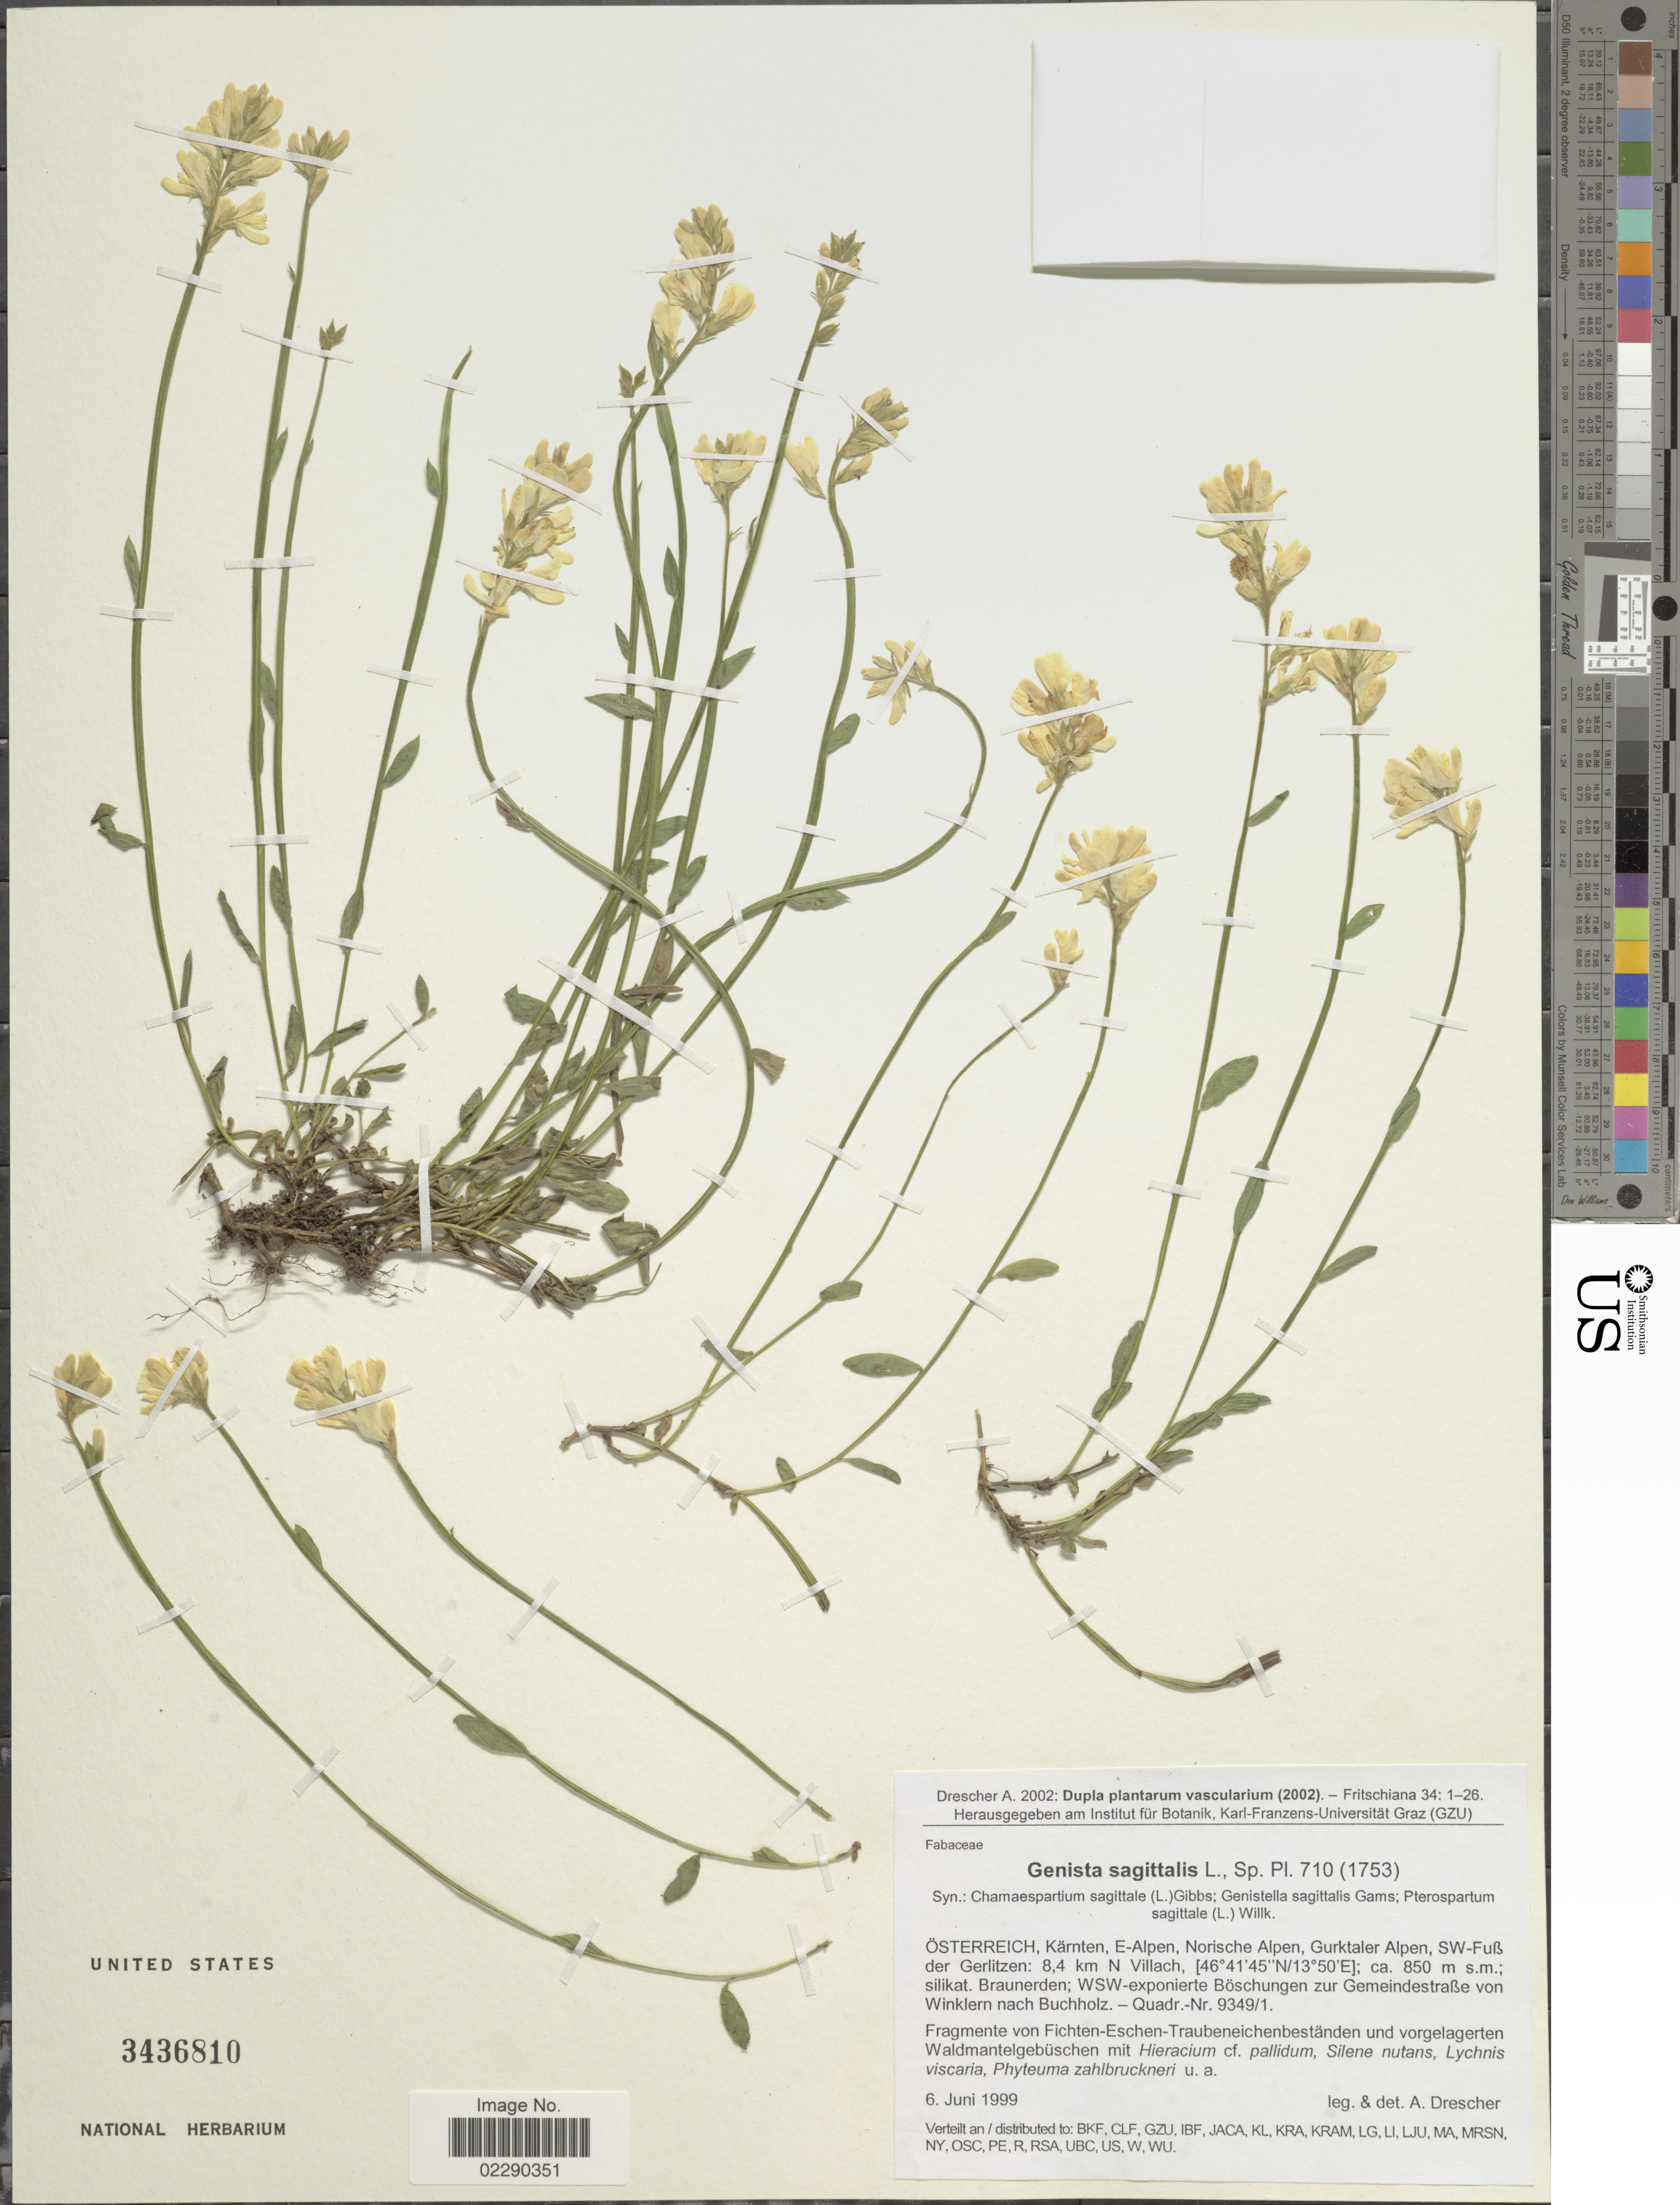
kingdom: Plantae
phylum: Tracheophyta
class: Magnoliopsida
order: Fabales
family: Fabaceae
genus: Genista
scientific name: Genista sagittalis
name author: L.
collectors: A. Drescher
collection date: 1999-06-06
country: Austria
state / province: Karnten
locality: Osterreich, E-Alpen, Norische Alpen, Gurktaler Alpen, SW-Fub der Gerlitzen, 8.4 km N Villach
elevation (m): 850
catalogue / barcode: US 3436810